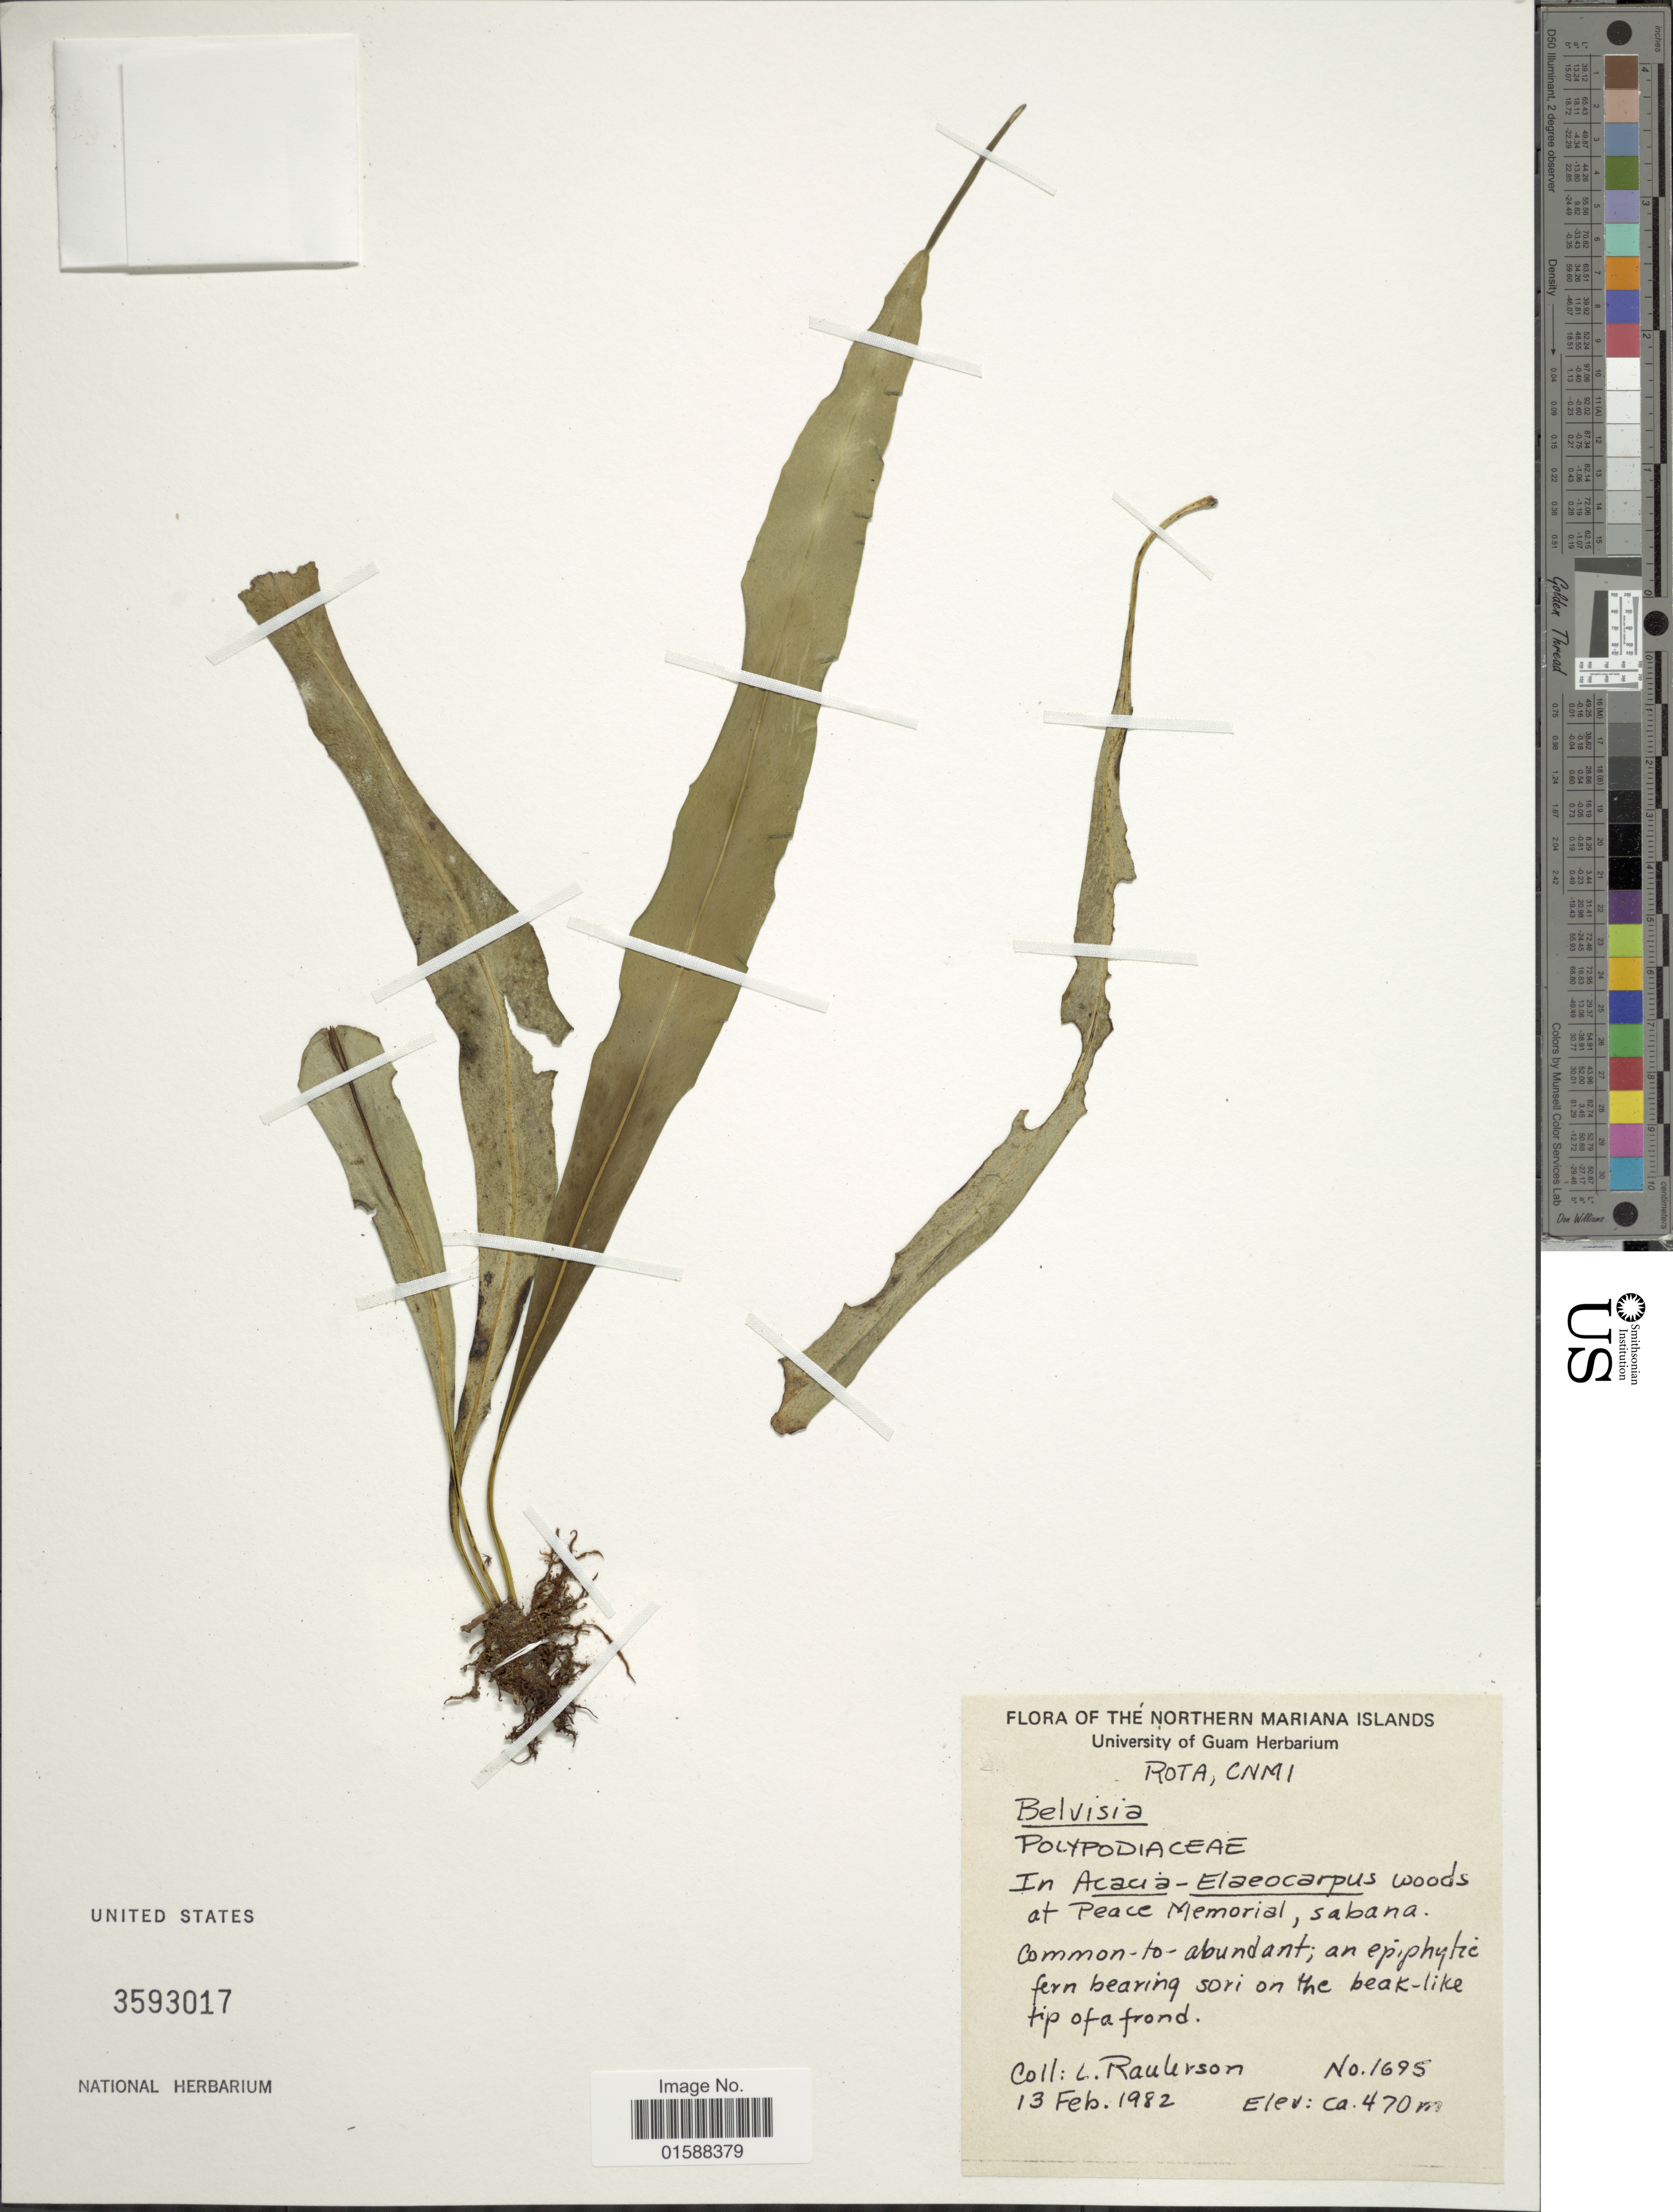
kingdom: Plantae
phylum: Tracheophyta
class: Polypodiopsida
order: Polypodiales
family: Polypodiaceae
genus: Lepisorus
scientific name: Lepisorus mucronatus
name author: (Fée) Li S. Wang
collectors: L. Raulerson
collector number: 1695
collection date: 1982-02-13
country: Northern Mariana Islands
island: Rota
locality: Rota, CNMI. At Peace Memorial, sabana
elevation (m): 470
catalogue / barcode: US 3593017